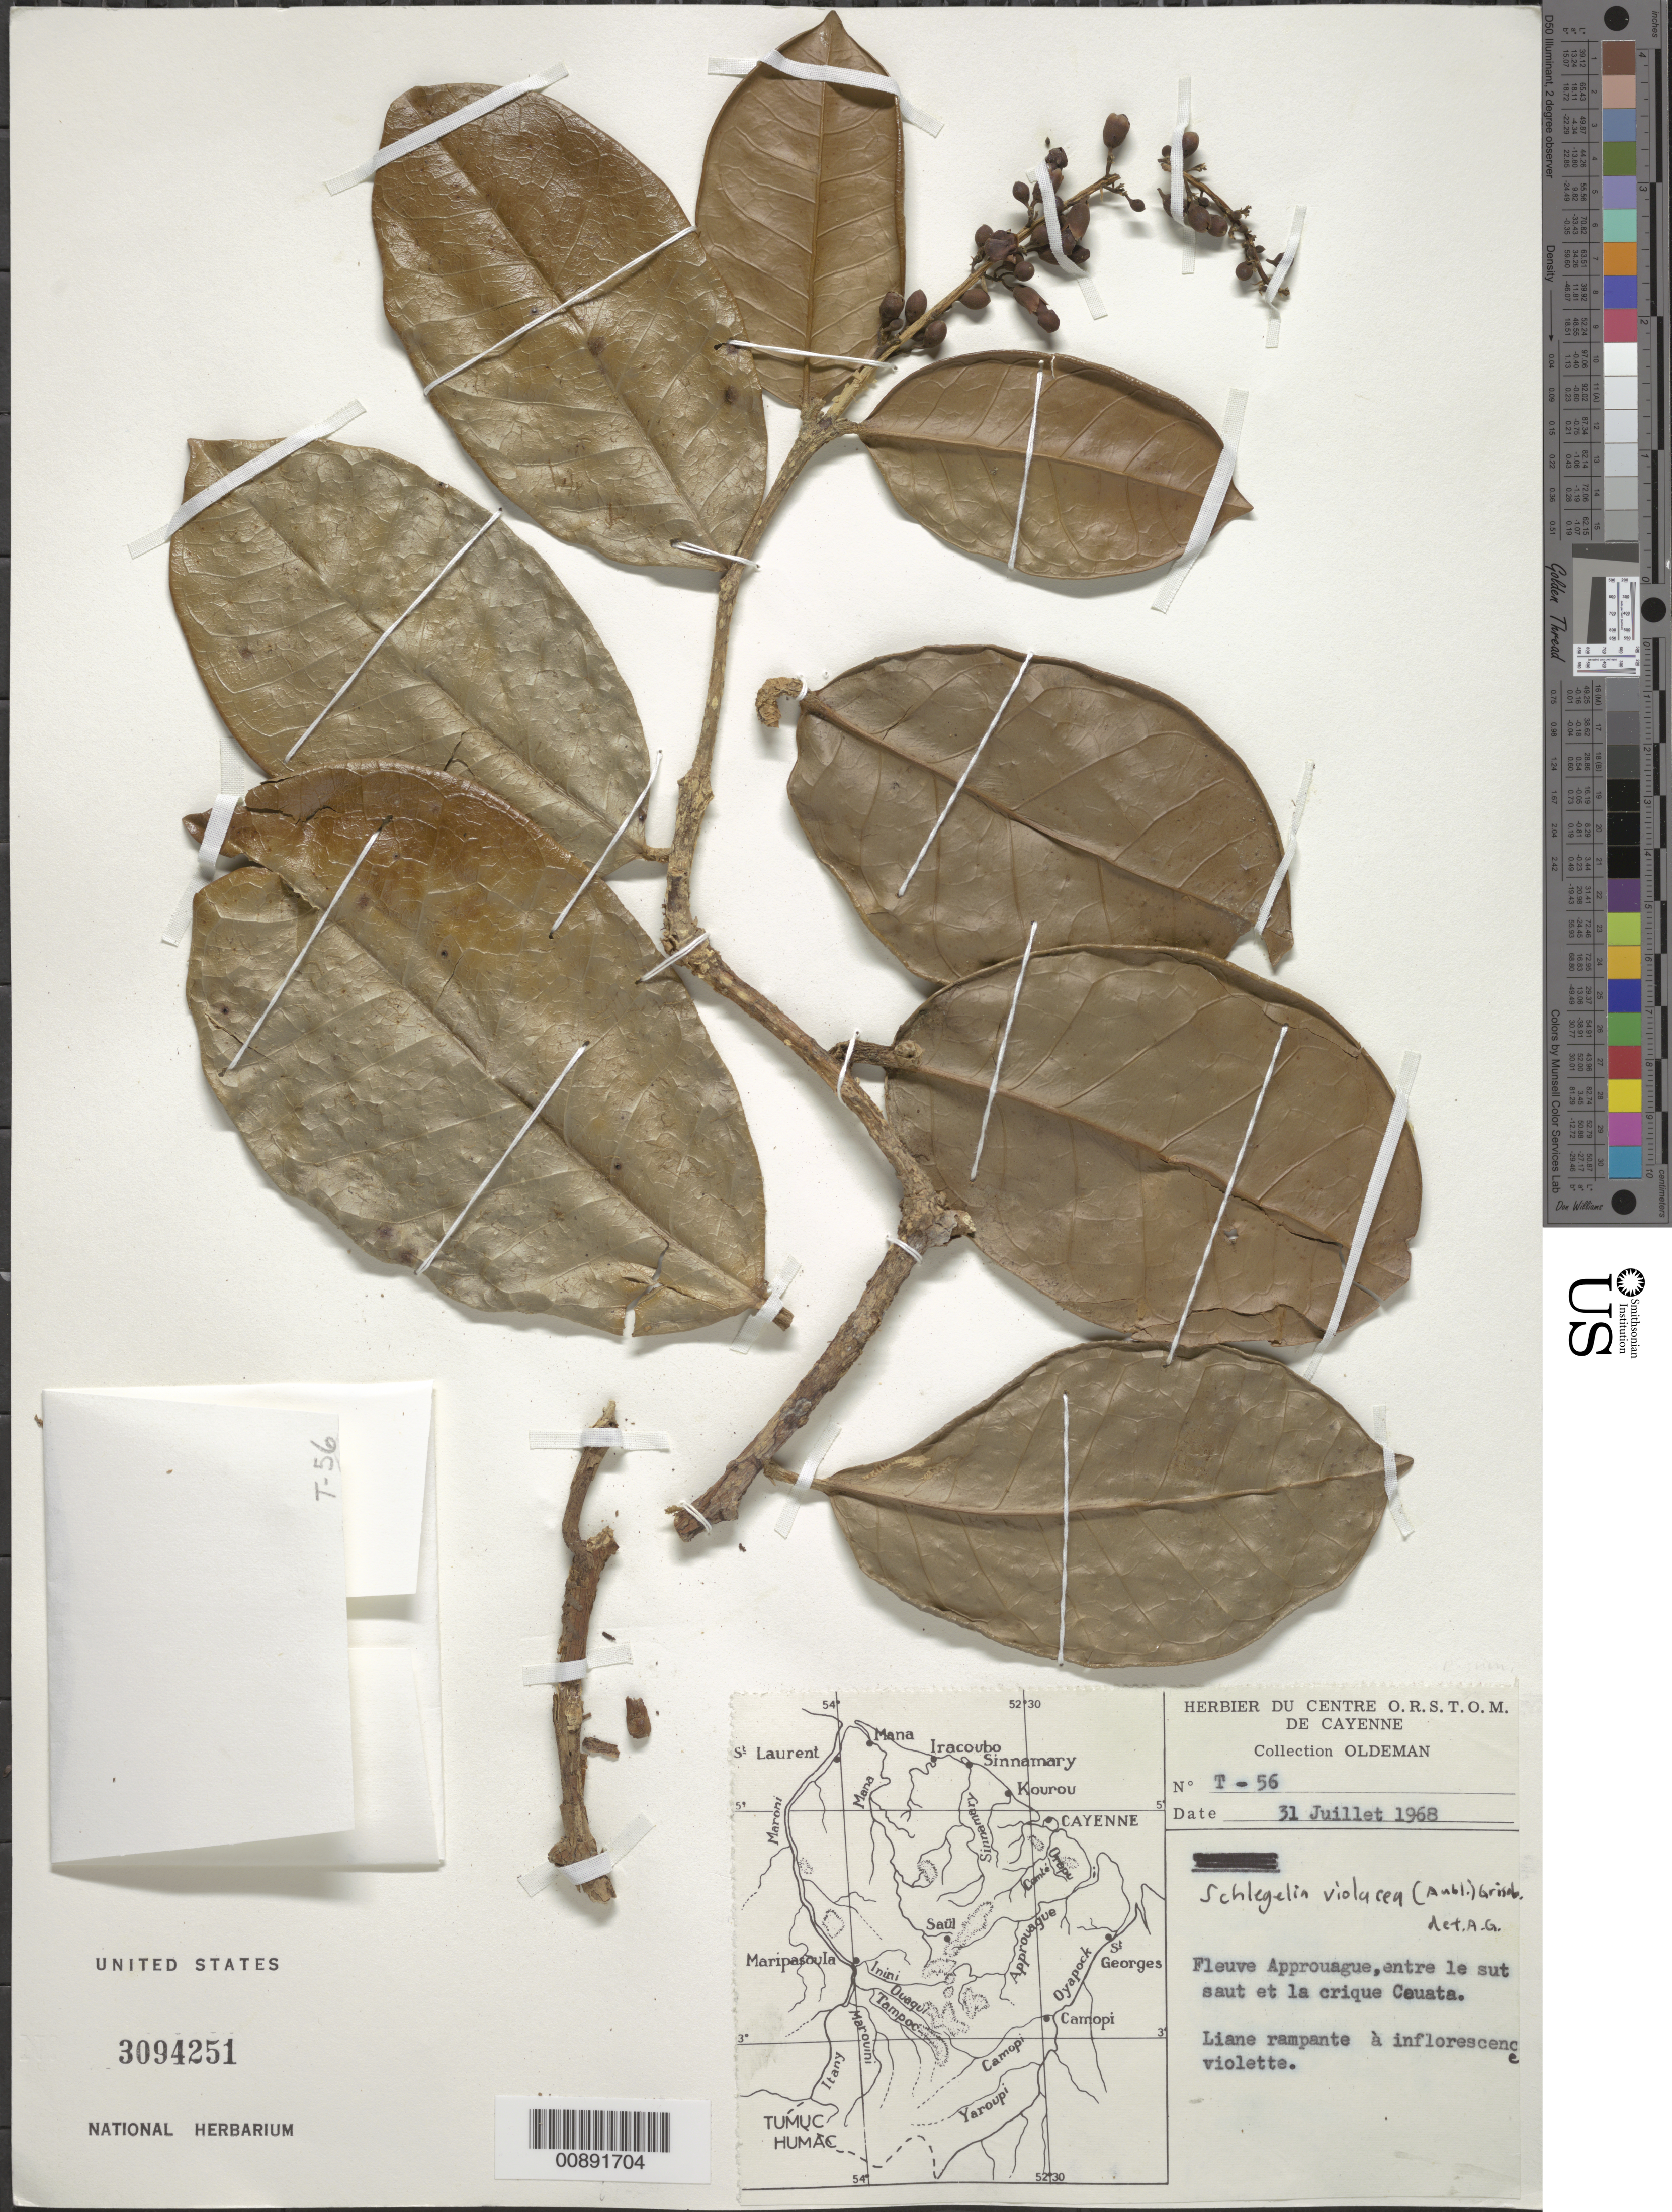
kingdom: Plantae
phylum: Tracheophyta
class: Magnoliopsida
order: Lamiales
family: Schlegeliaceae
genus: Schlegelia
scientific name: Schlegelia violacea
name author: (Aubl.) Griseb.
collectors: R. Oldeman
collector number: T 56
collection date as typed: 31-Jul-68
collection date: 1968-07-31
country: French Guiana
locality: Approuague R., entre la crique Couata et le saut Japigny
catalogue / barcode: US 3094251